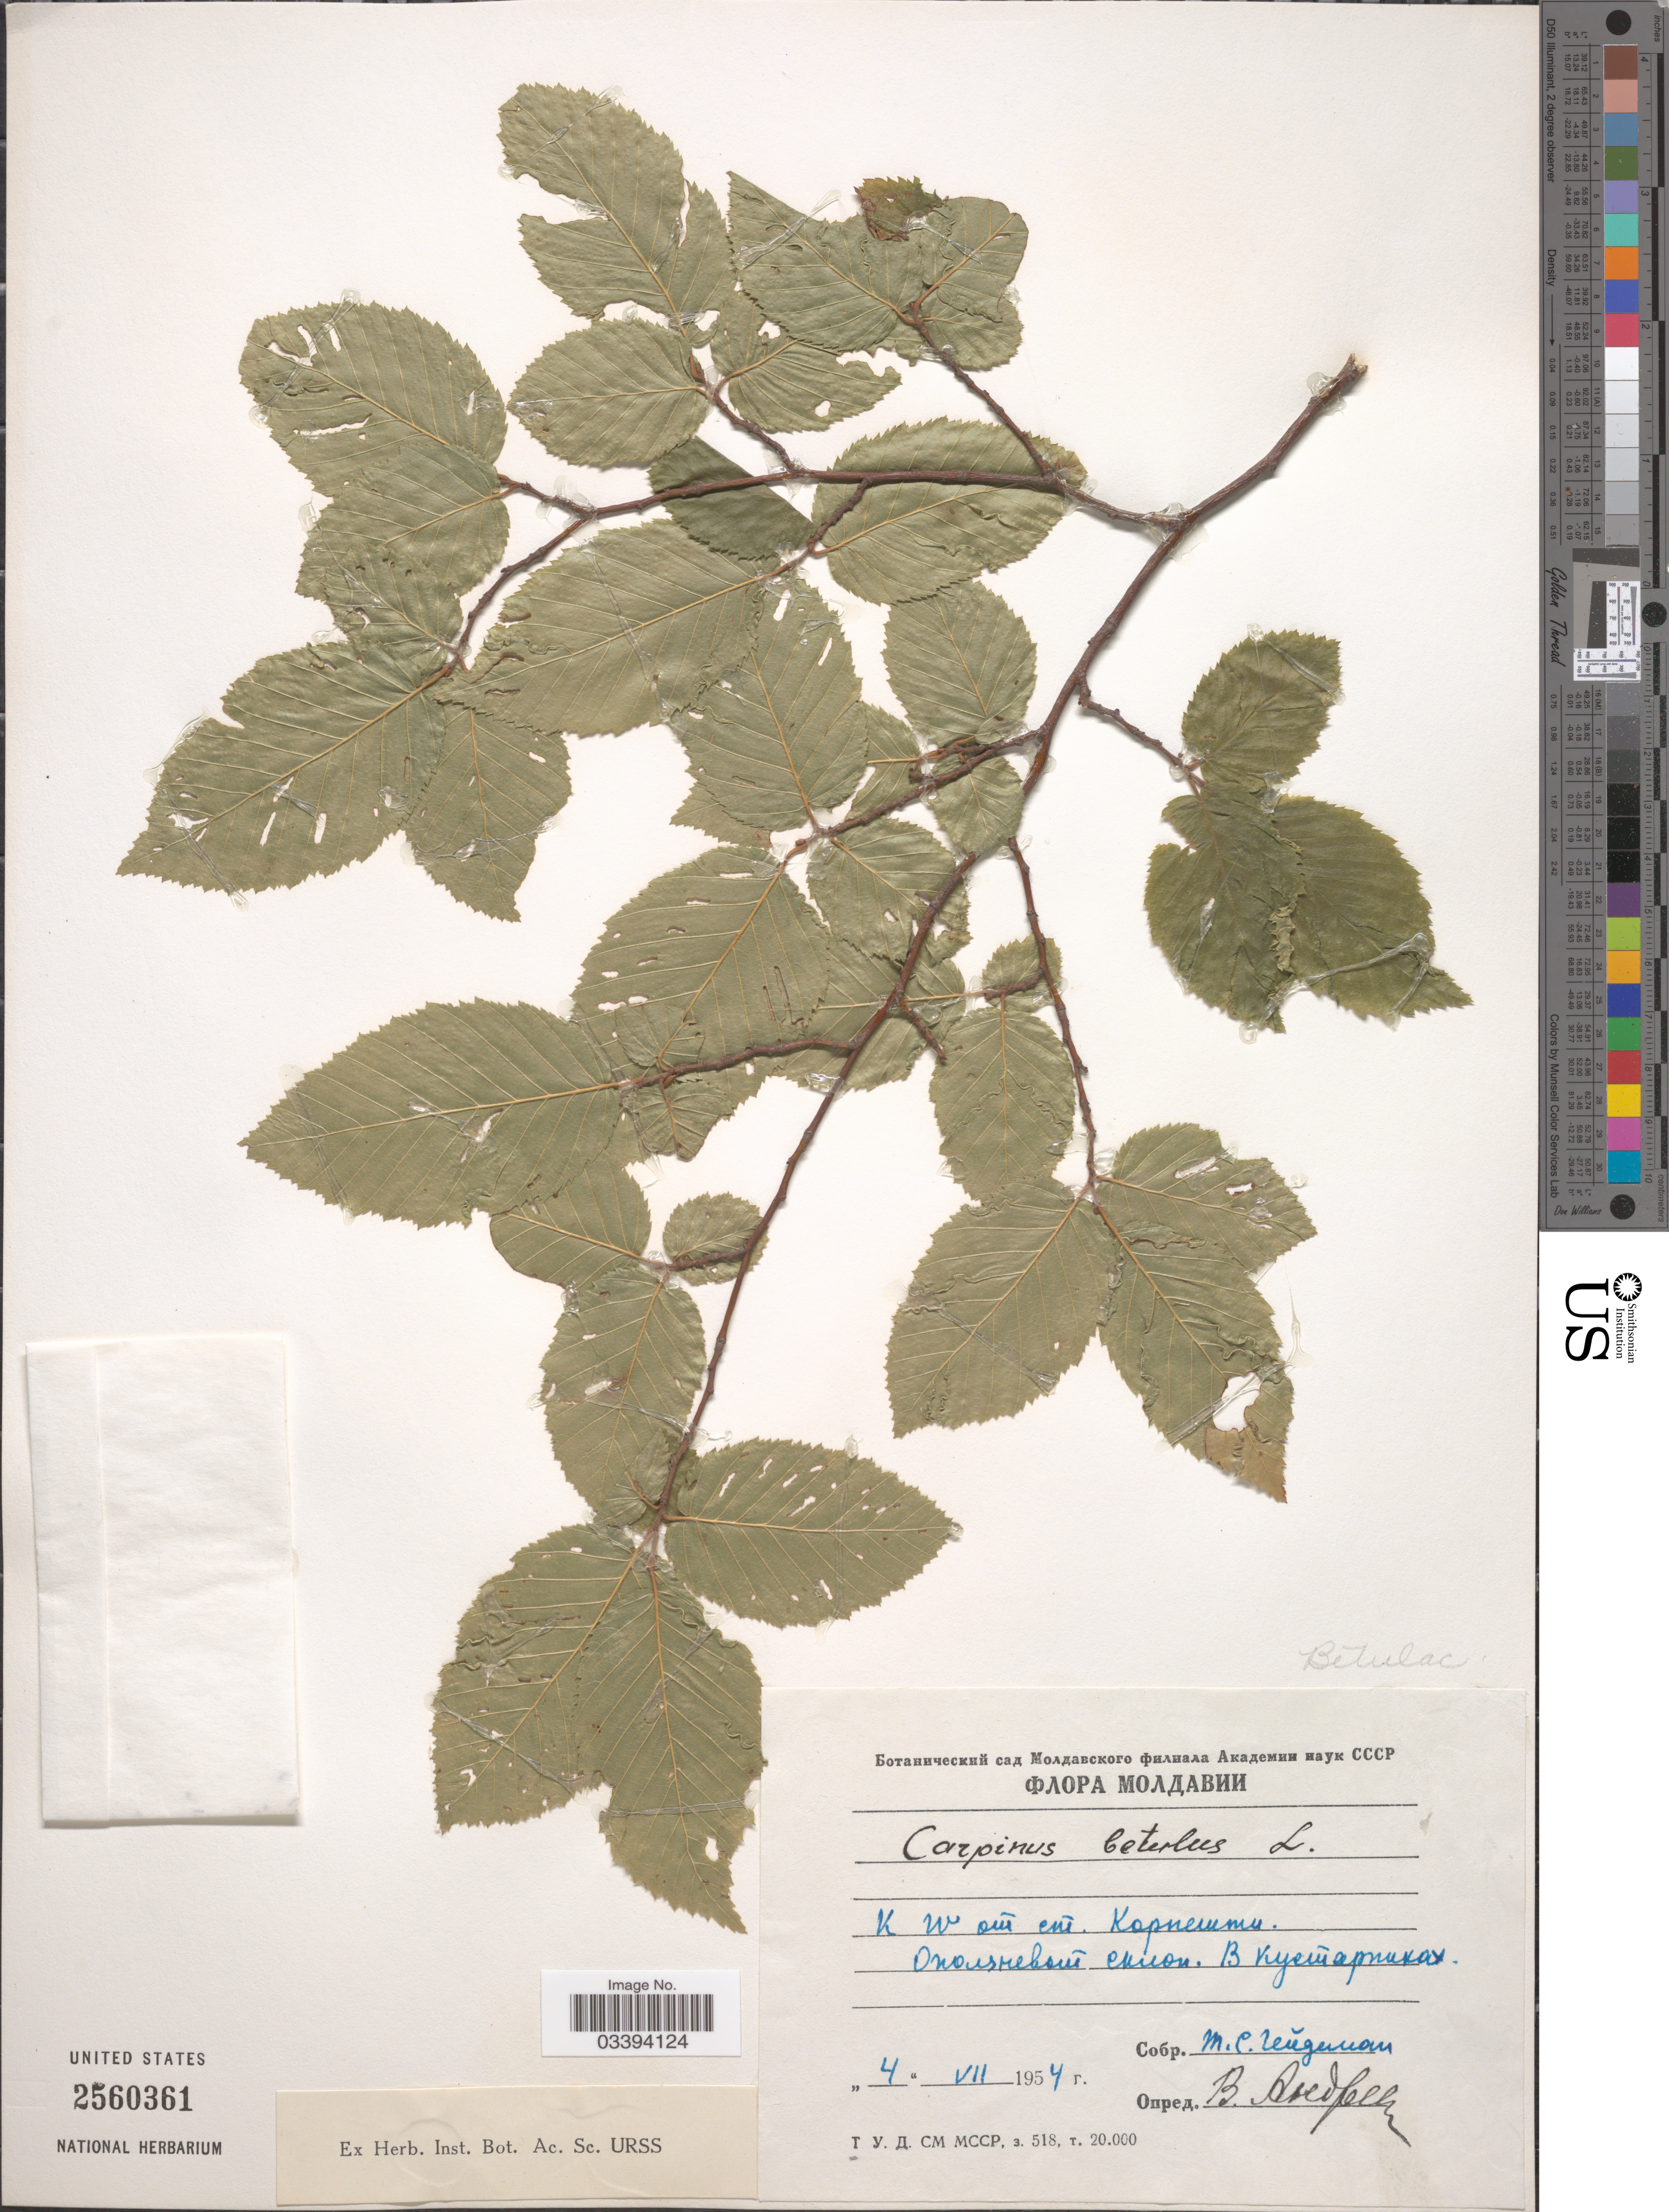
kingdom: Plantae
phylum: Tracheophyta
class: Magnoliopsida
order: Fagales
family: Betulaceae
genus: Carpinus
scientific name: Carpinus betulus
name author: L.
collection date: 1954-07-04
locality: X.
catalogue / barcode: US 2560361